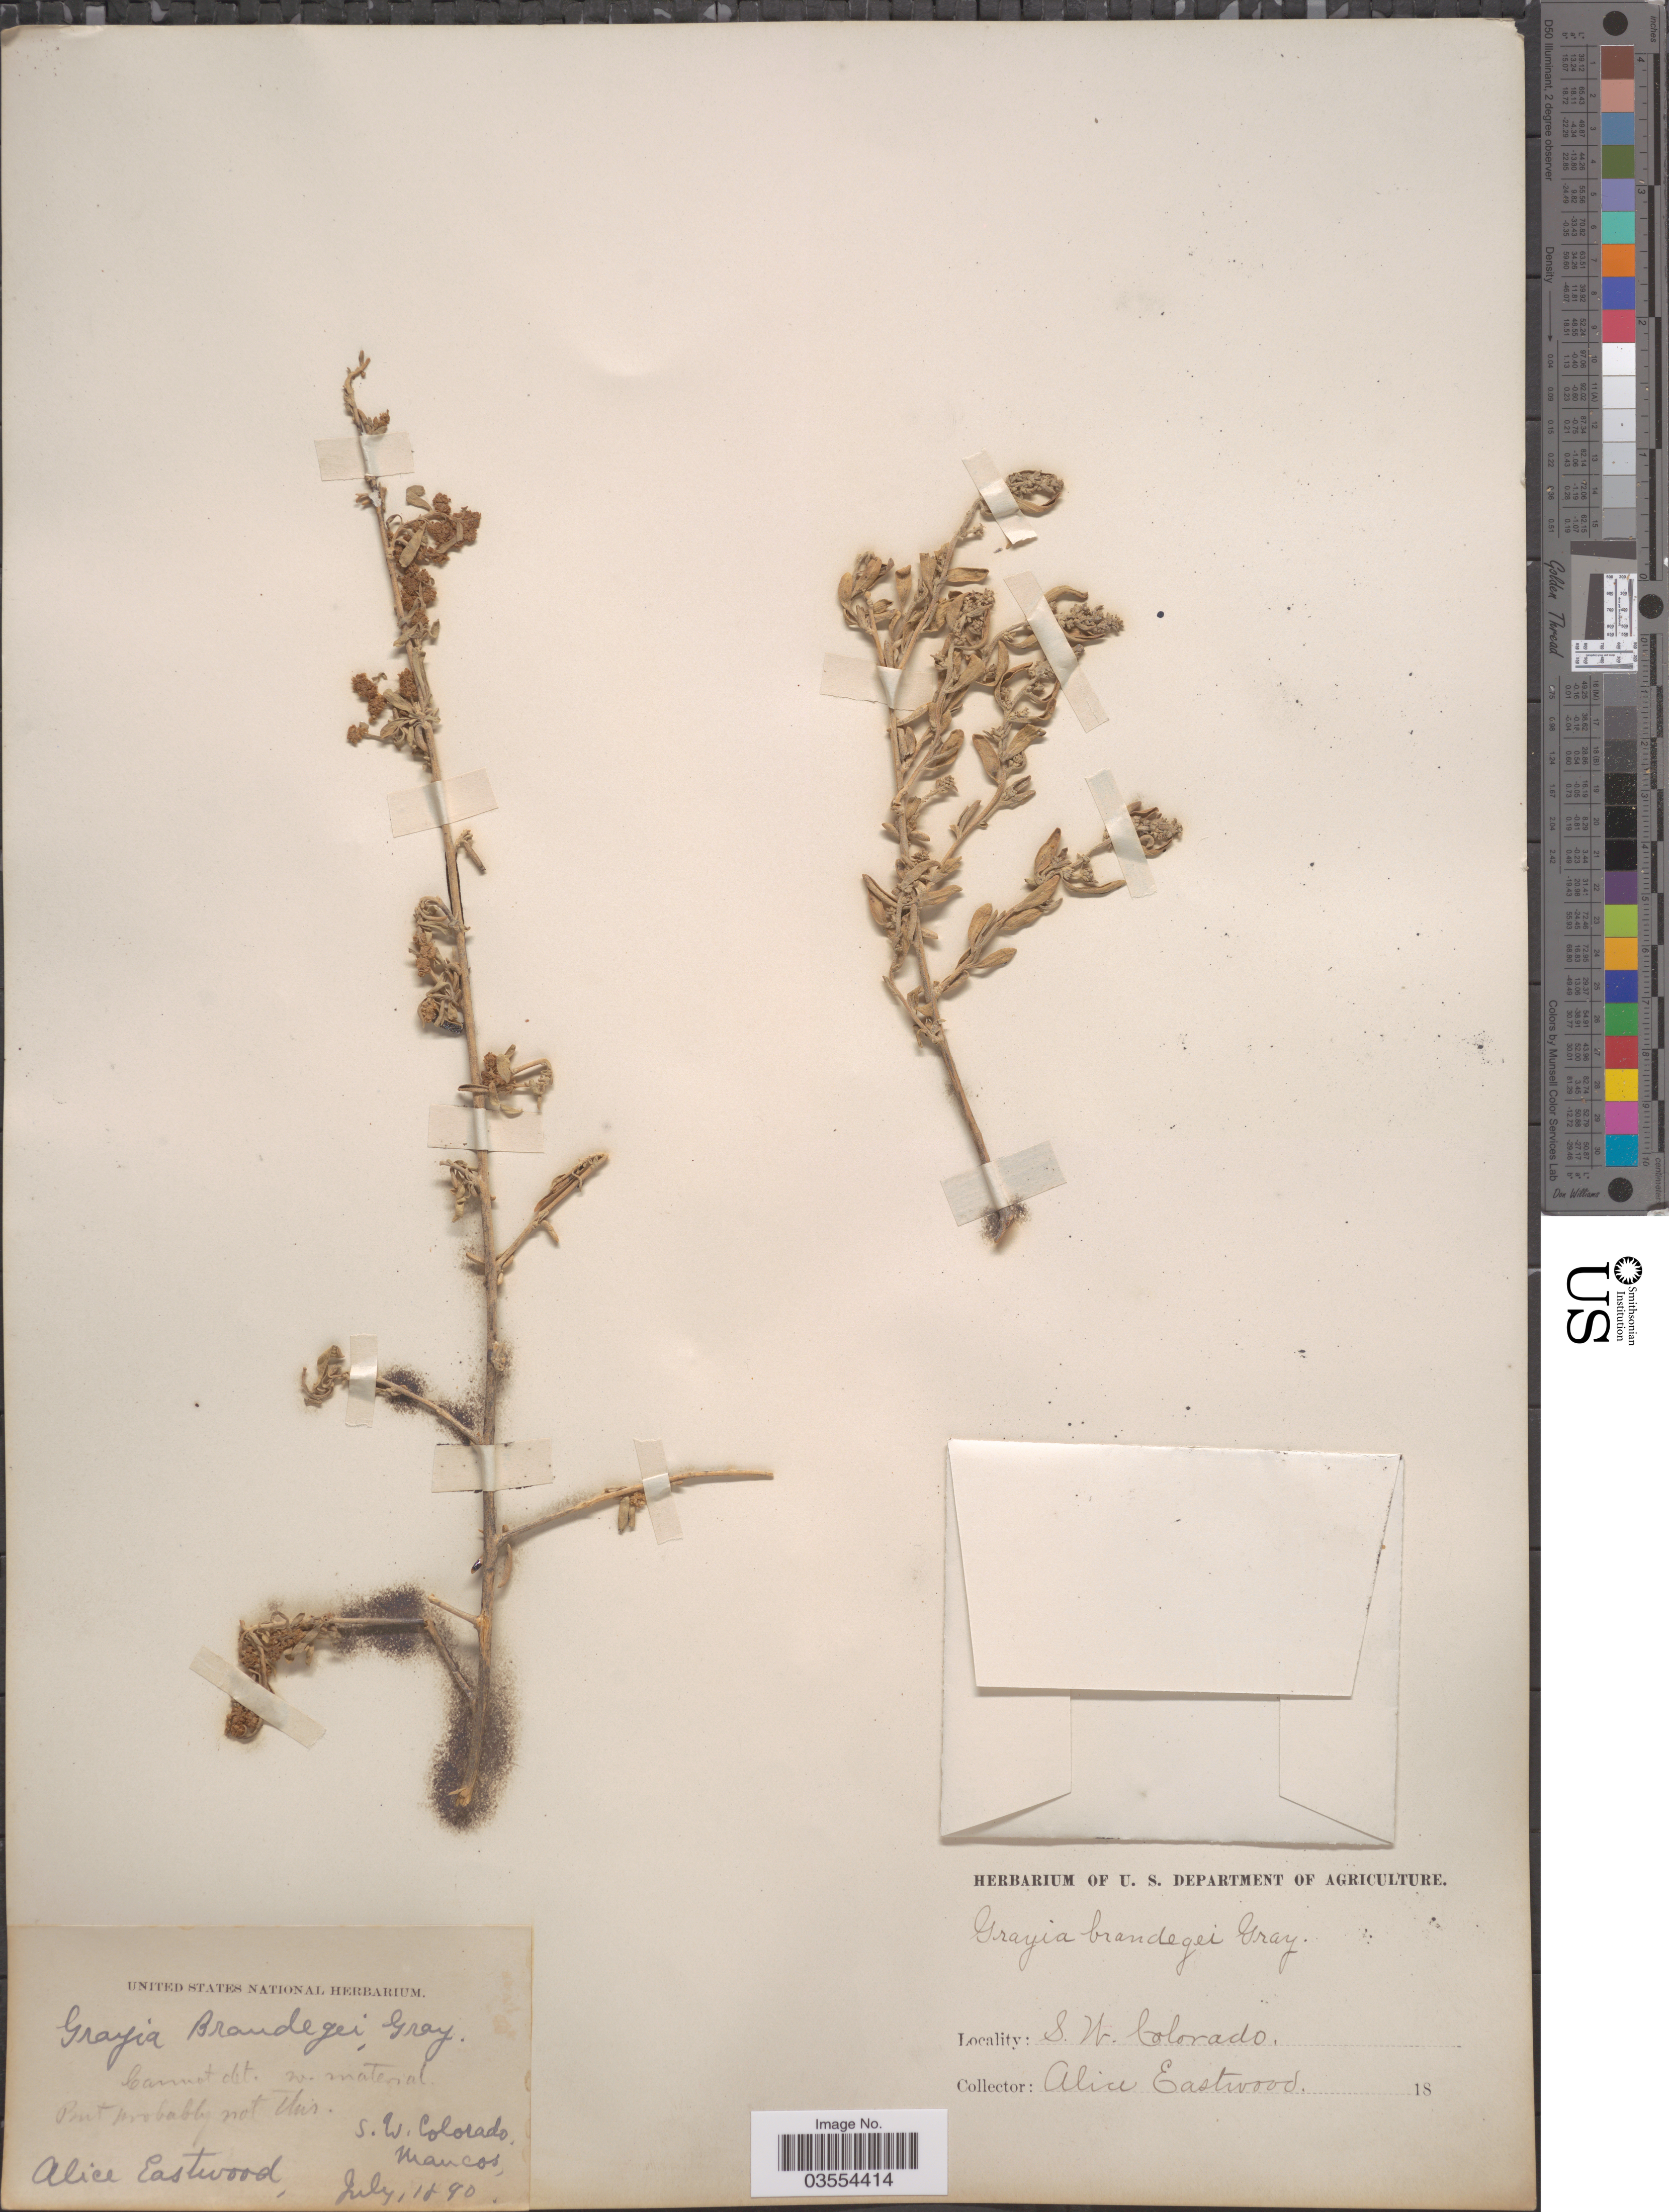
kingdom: Plantae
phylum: Tracheophyta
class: Magnoliopsida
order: Caryophyllales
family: Amaranthaceae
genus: Grayia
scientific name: Grayia brandegeei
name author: A. Gray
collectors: A. Eastwood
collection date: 1890-07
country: United States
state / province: Colorado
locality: S.W. Colorado, Mancos.